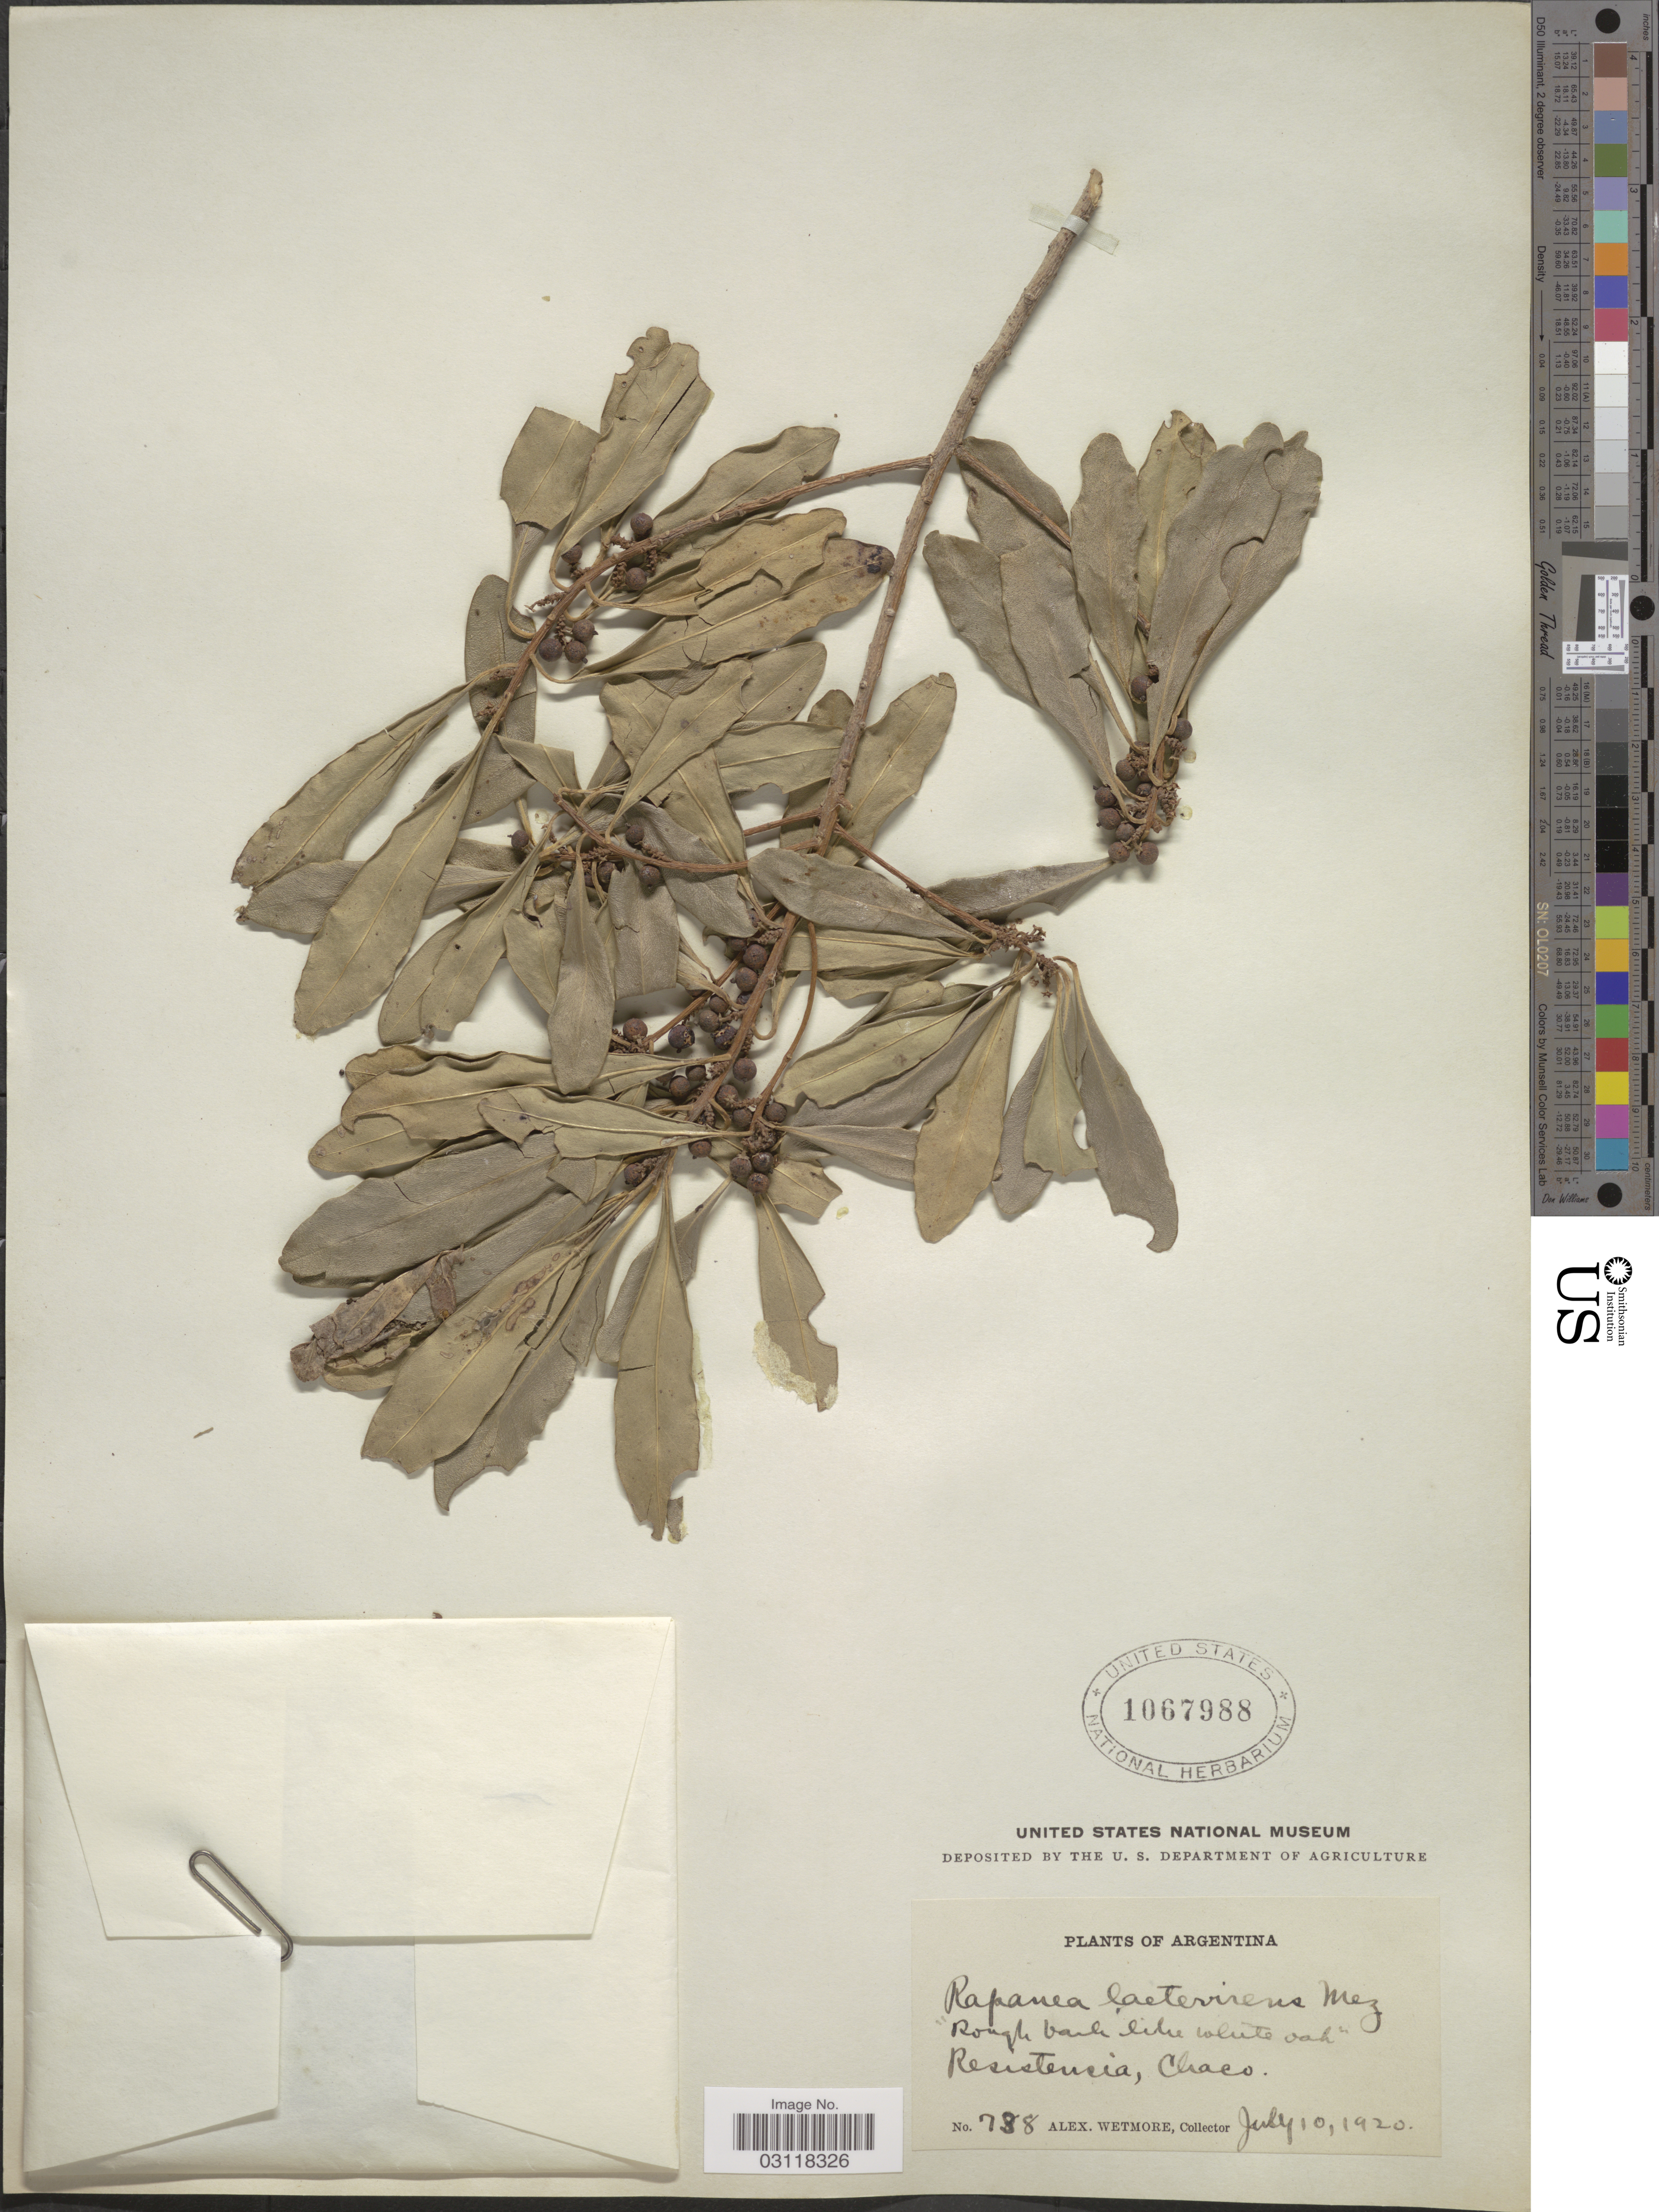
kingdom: Plantae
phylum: Tracheophyta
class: Magnoliopsida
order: Ericales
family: Primulaceae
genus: Rapanea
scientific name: Rapanea laetevirens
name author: Mez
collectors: A. Wetmore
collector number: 788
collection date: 1920-07-10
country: Argentina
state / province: Chaco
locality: Resistensia, Chaco.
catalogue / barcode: US 1067988